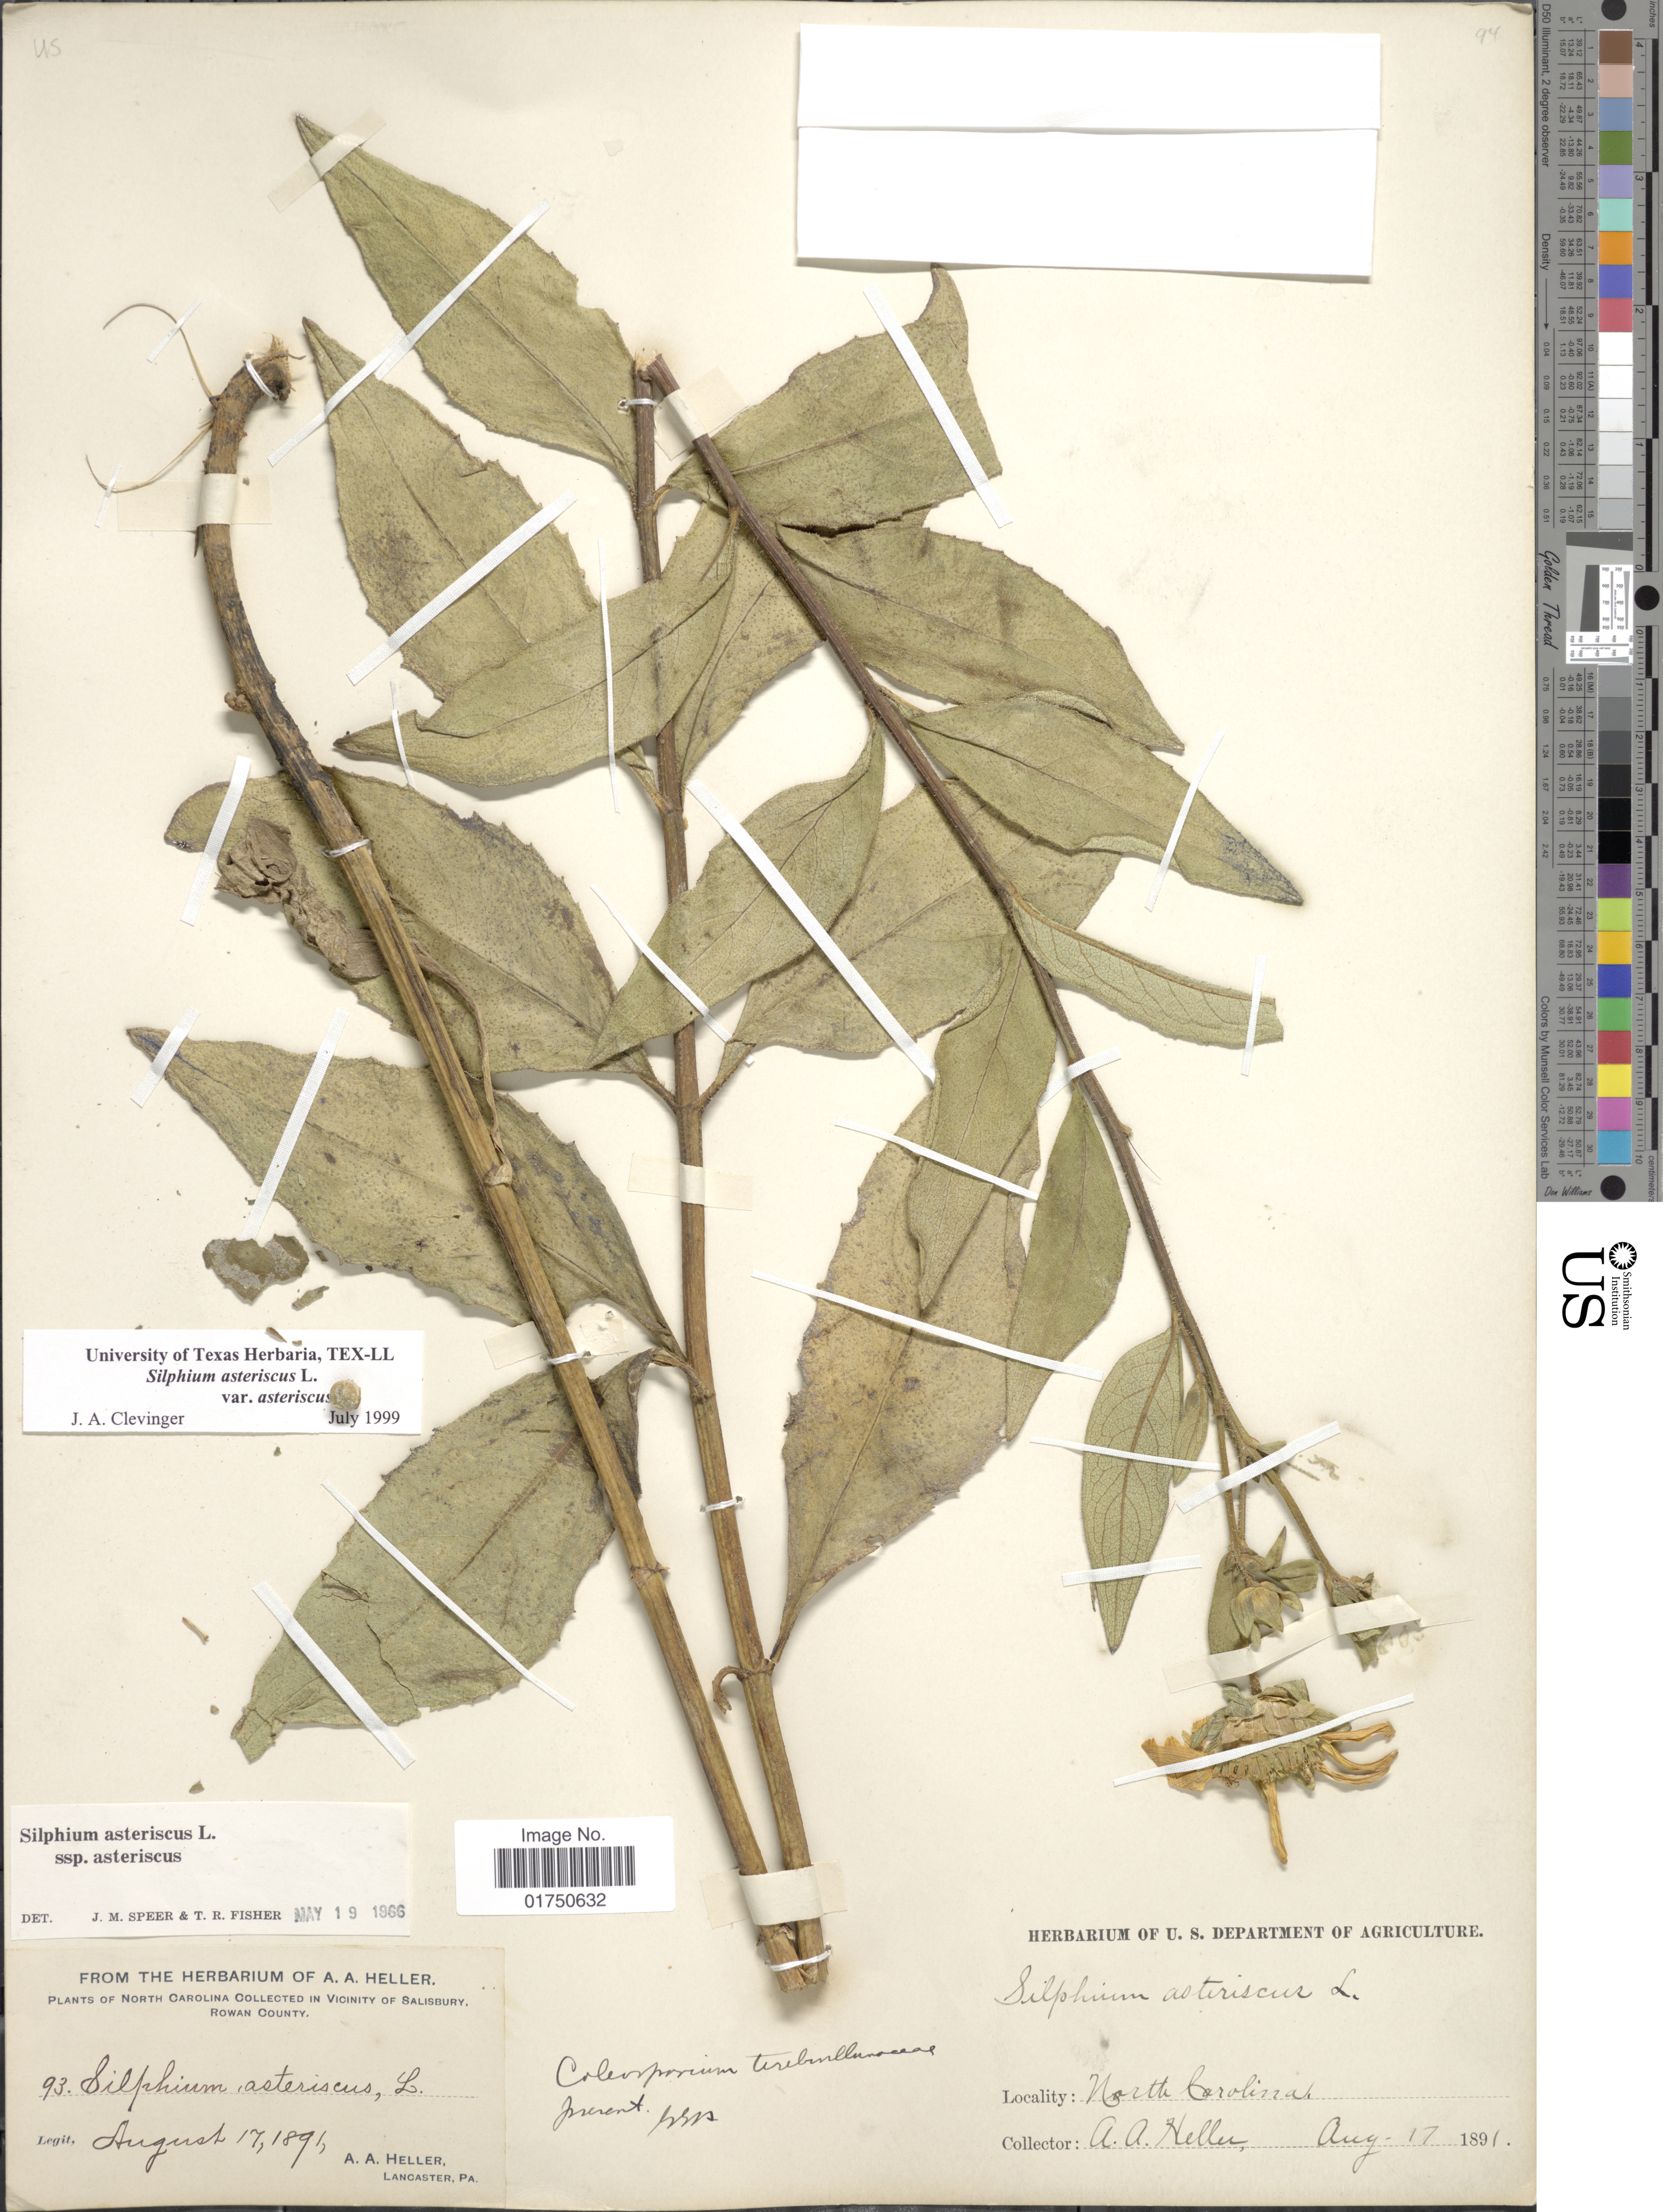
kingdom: Plantae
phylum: Tracheophyta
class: Magnoliopsida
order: Asterales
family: Asteraceae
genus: Silphium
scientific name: Silphium asteriscus var. asteriscus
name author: L.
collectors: A. A. Heller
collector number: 93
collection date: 1891-08-17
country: United States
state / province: North Carolina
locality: North Carolina collected in Vicinity of Balisbury, Rowan County